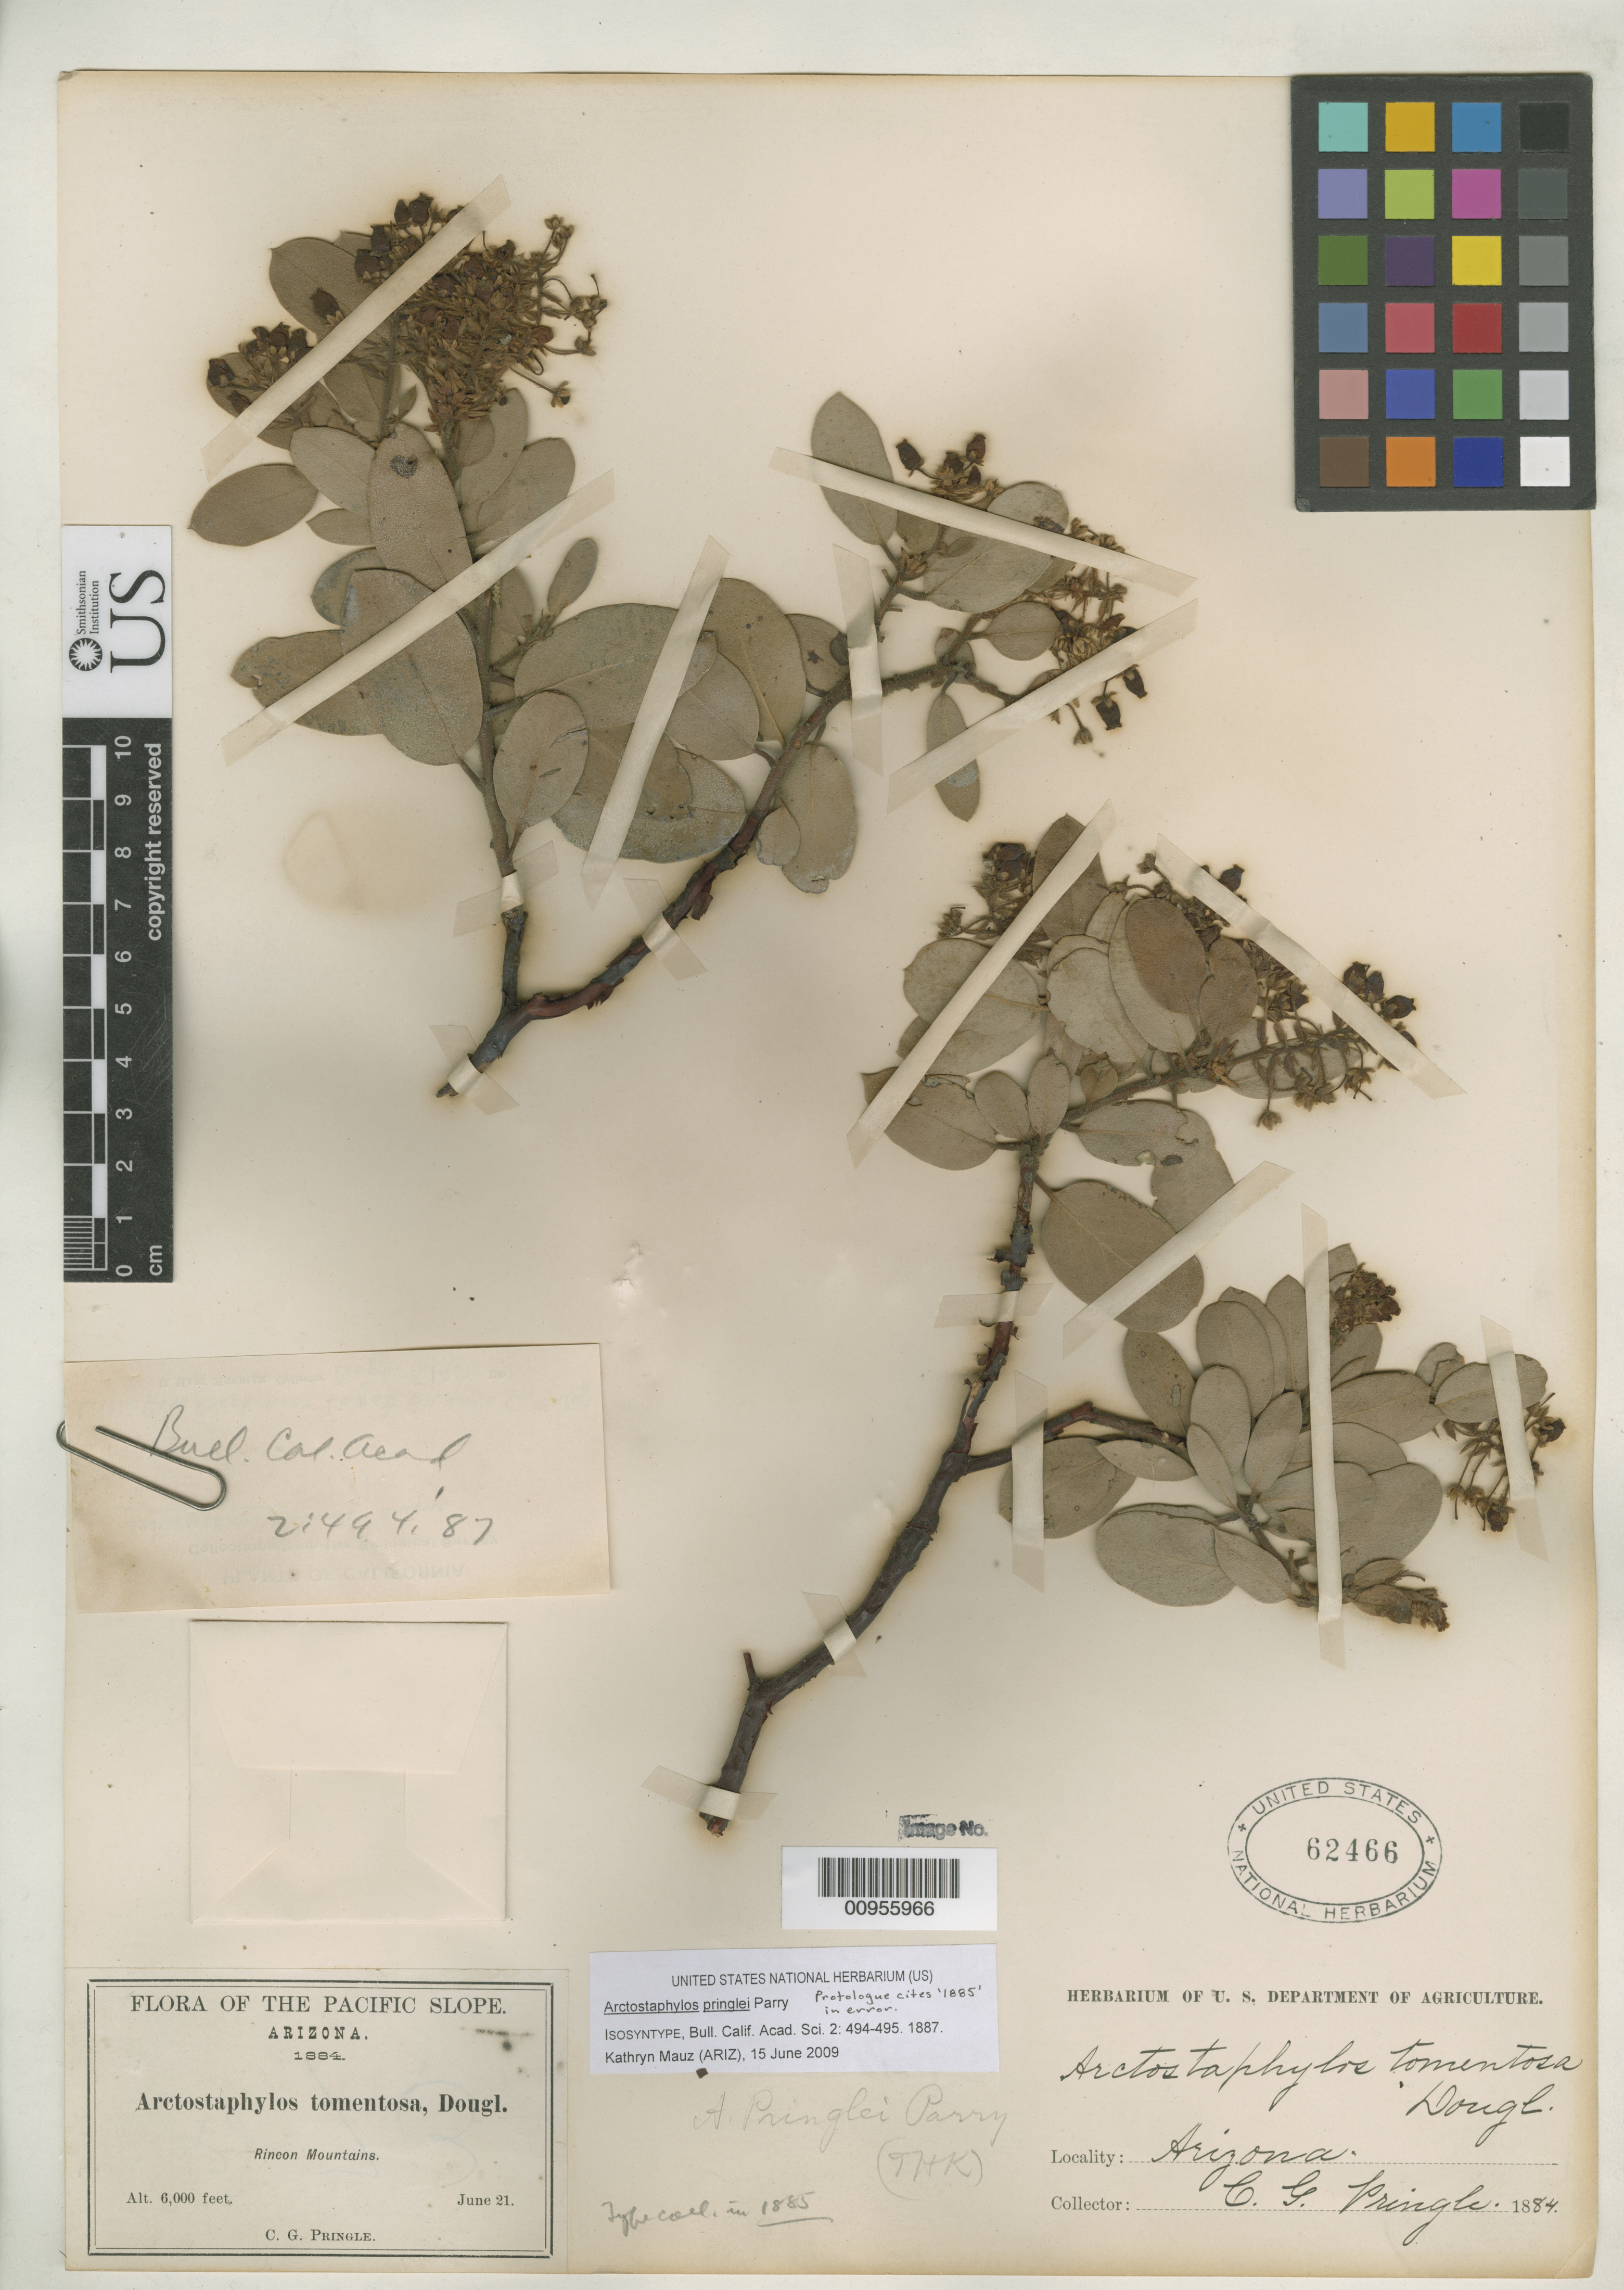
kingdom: Plantae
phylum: Tracheophyta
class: Magnoliopsida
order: Ericales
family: Ericaceae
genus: Arctostaphylos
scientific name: Arctostaphylos pringlei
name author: Parry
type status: Isosyntype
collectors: C. G. Pringle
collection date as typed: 21 Jun 1884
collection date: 1884-06-21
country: United States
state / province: Arizona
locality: Rincon Mountains.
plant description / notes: Protologue cites collection date as 1885 (erroneously, according to annotation by K. Mauz, 2009).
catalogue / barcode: US 62466